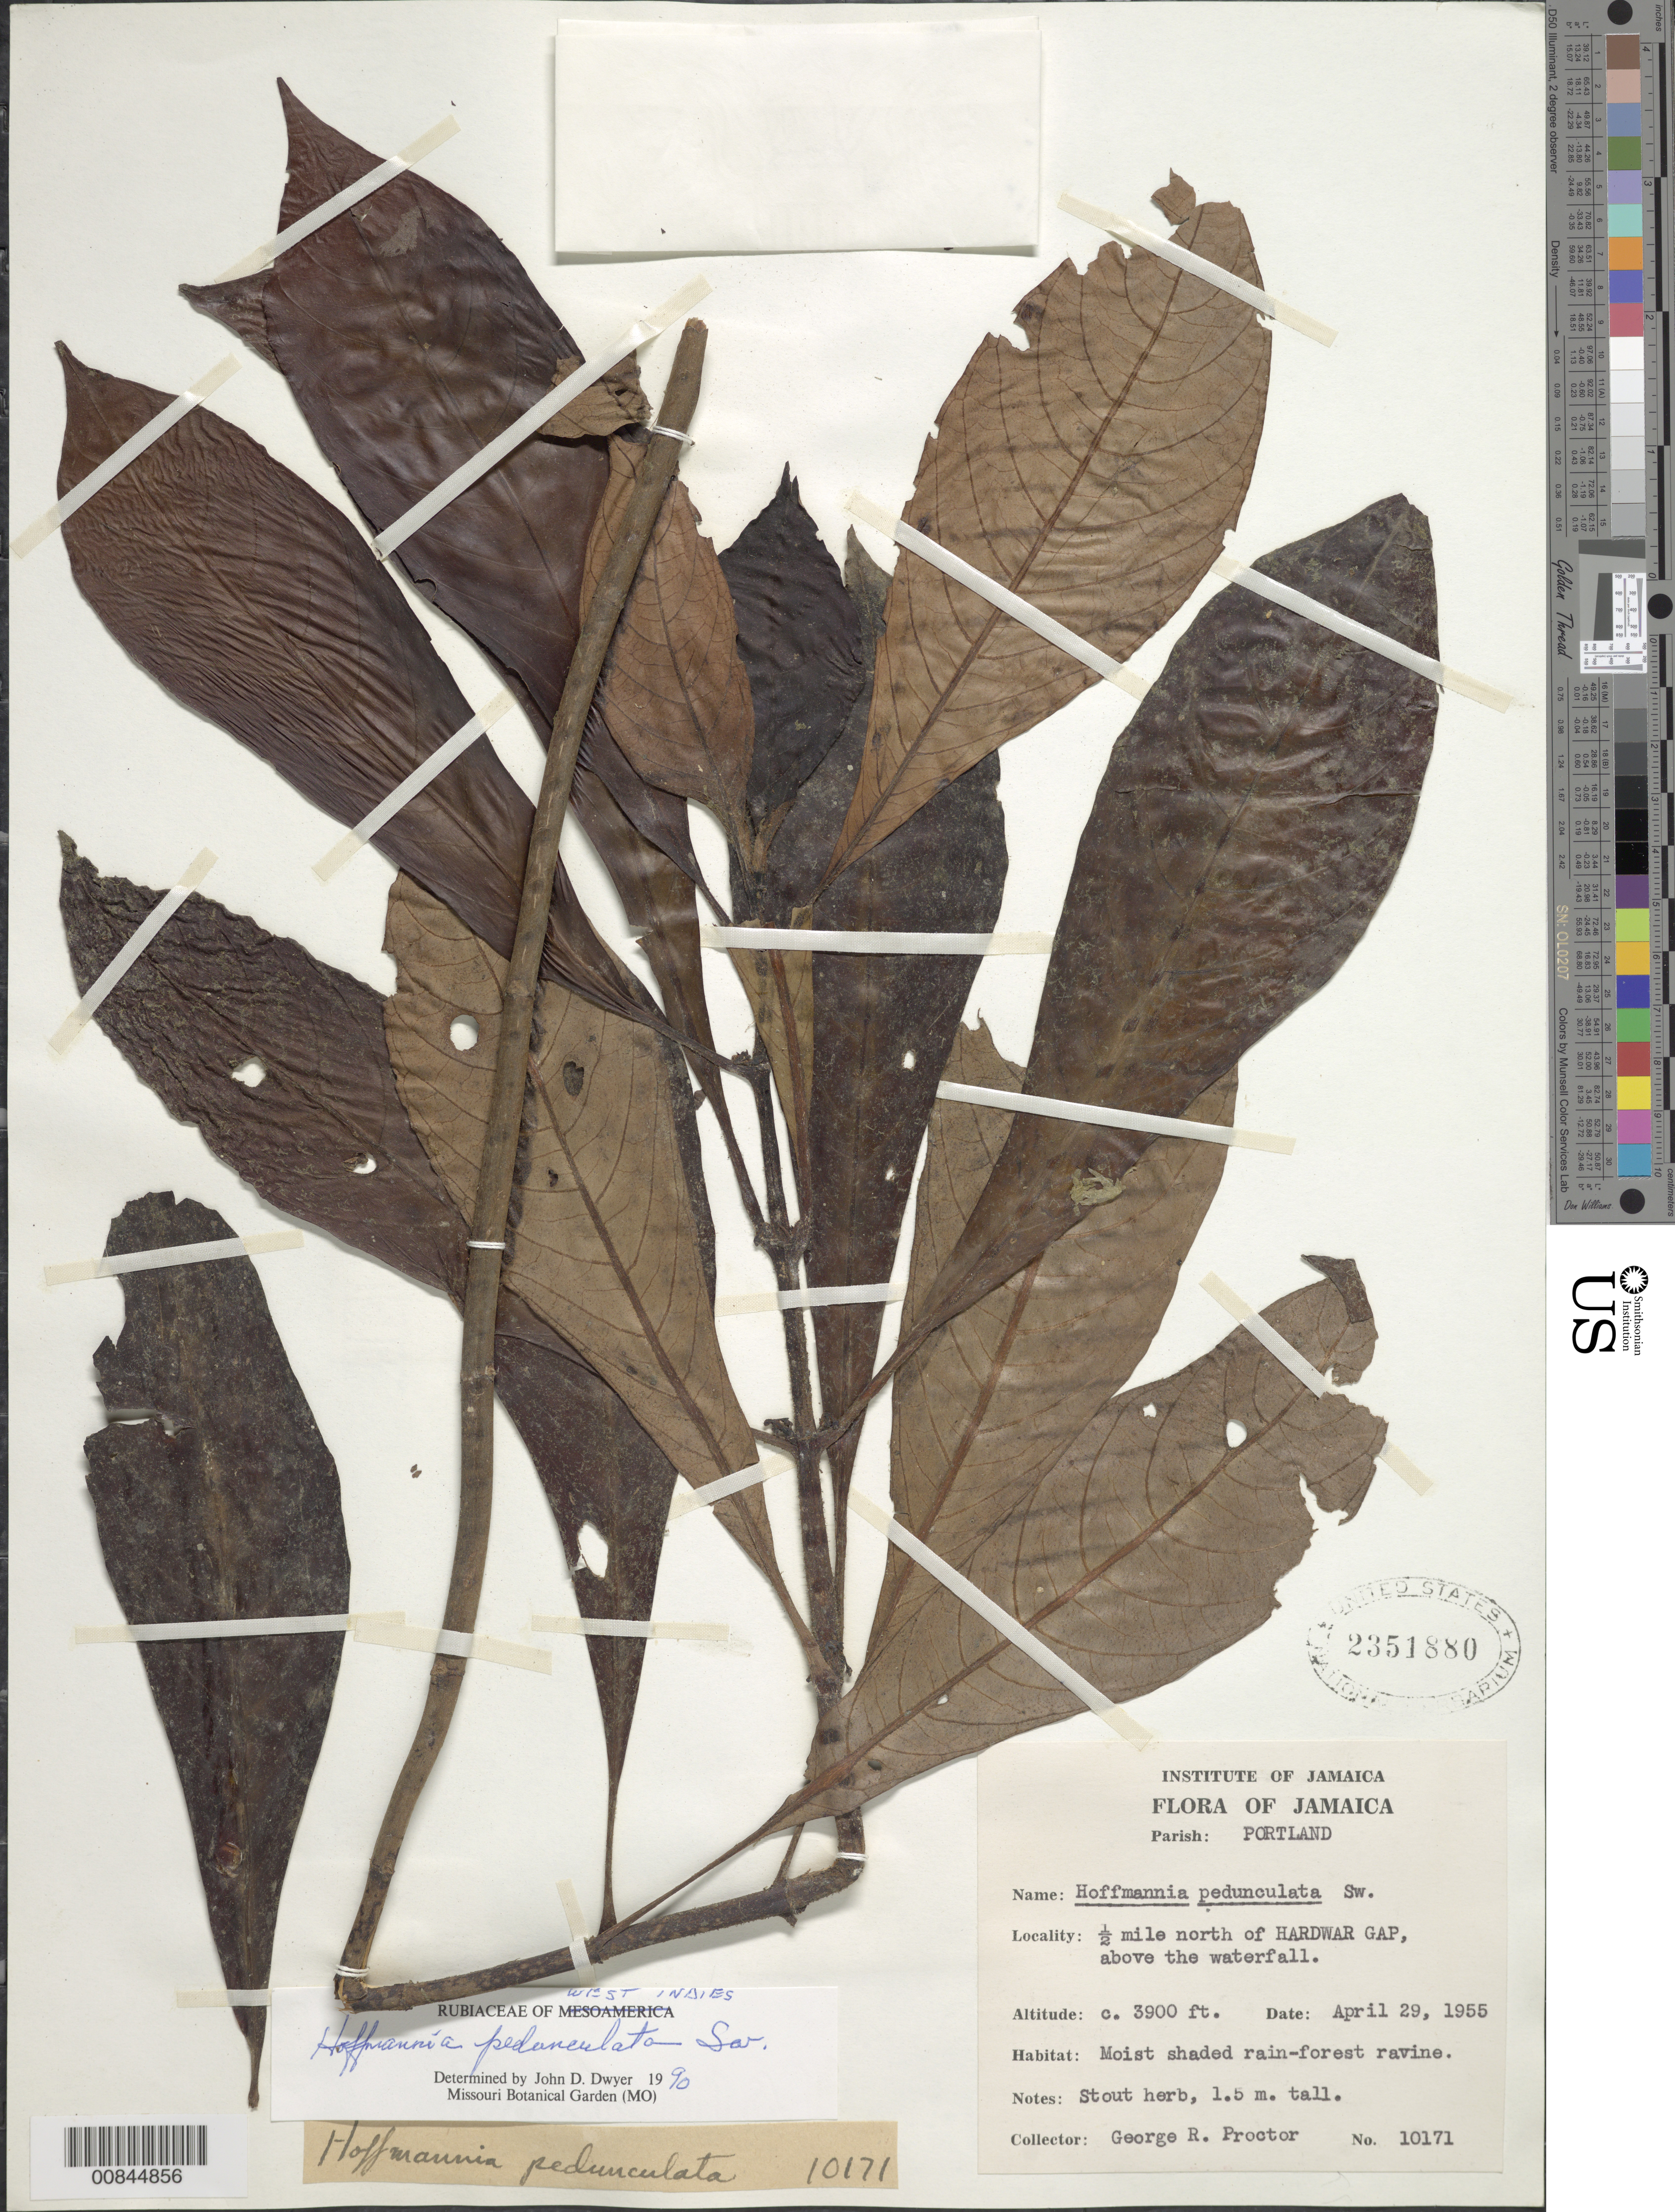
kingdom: Plantae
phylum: Tracheophyta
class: Magnoliopsida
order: Gentianales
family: Rubiaceae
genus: Hoffmannia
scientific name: Hoffmannia pedunculata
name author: Sw.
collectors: G. R. Proctor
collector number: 10171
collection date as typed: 29 Apr 1955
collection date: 1955-04-29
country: Jamaica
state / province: Portland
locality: Half mile north of Hardwar Gap, above waterfall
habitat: Moist shaded rainforest ravine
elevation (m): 1189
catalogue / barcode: US 2351880